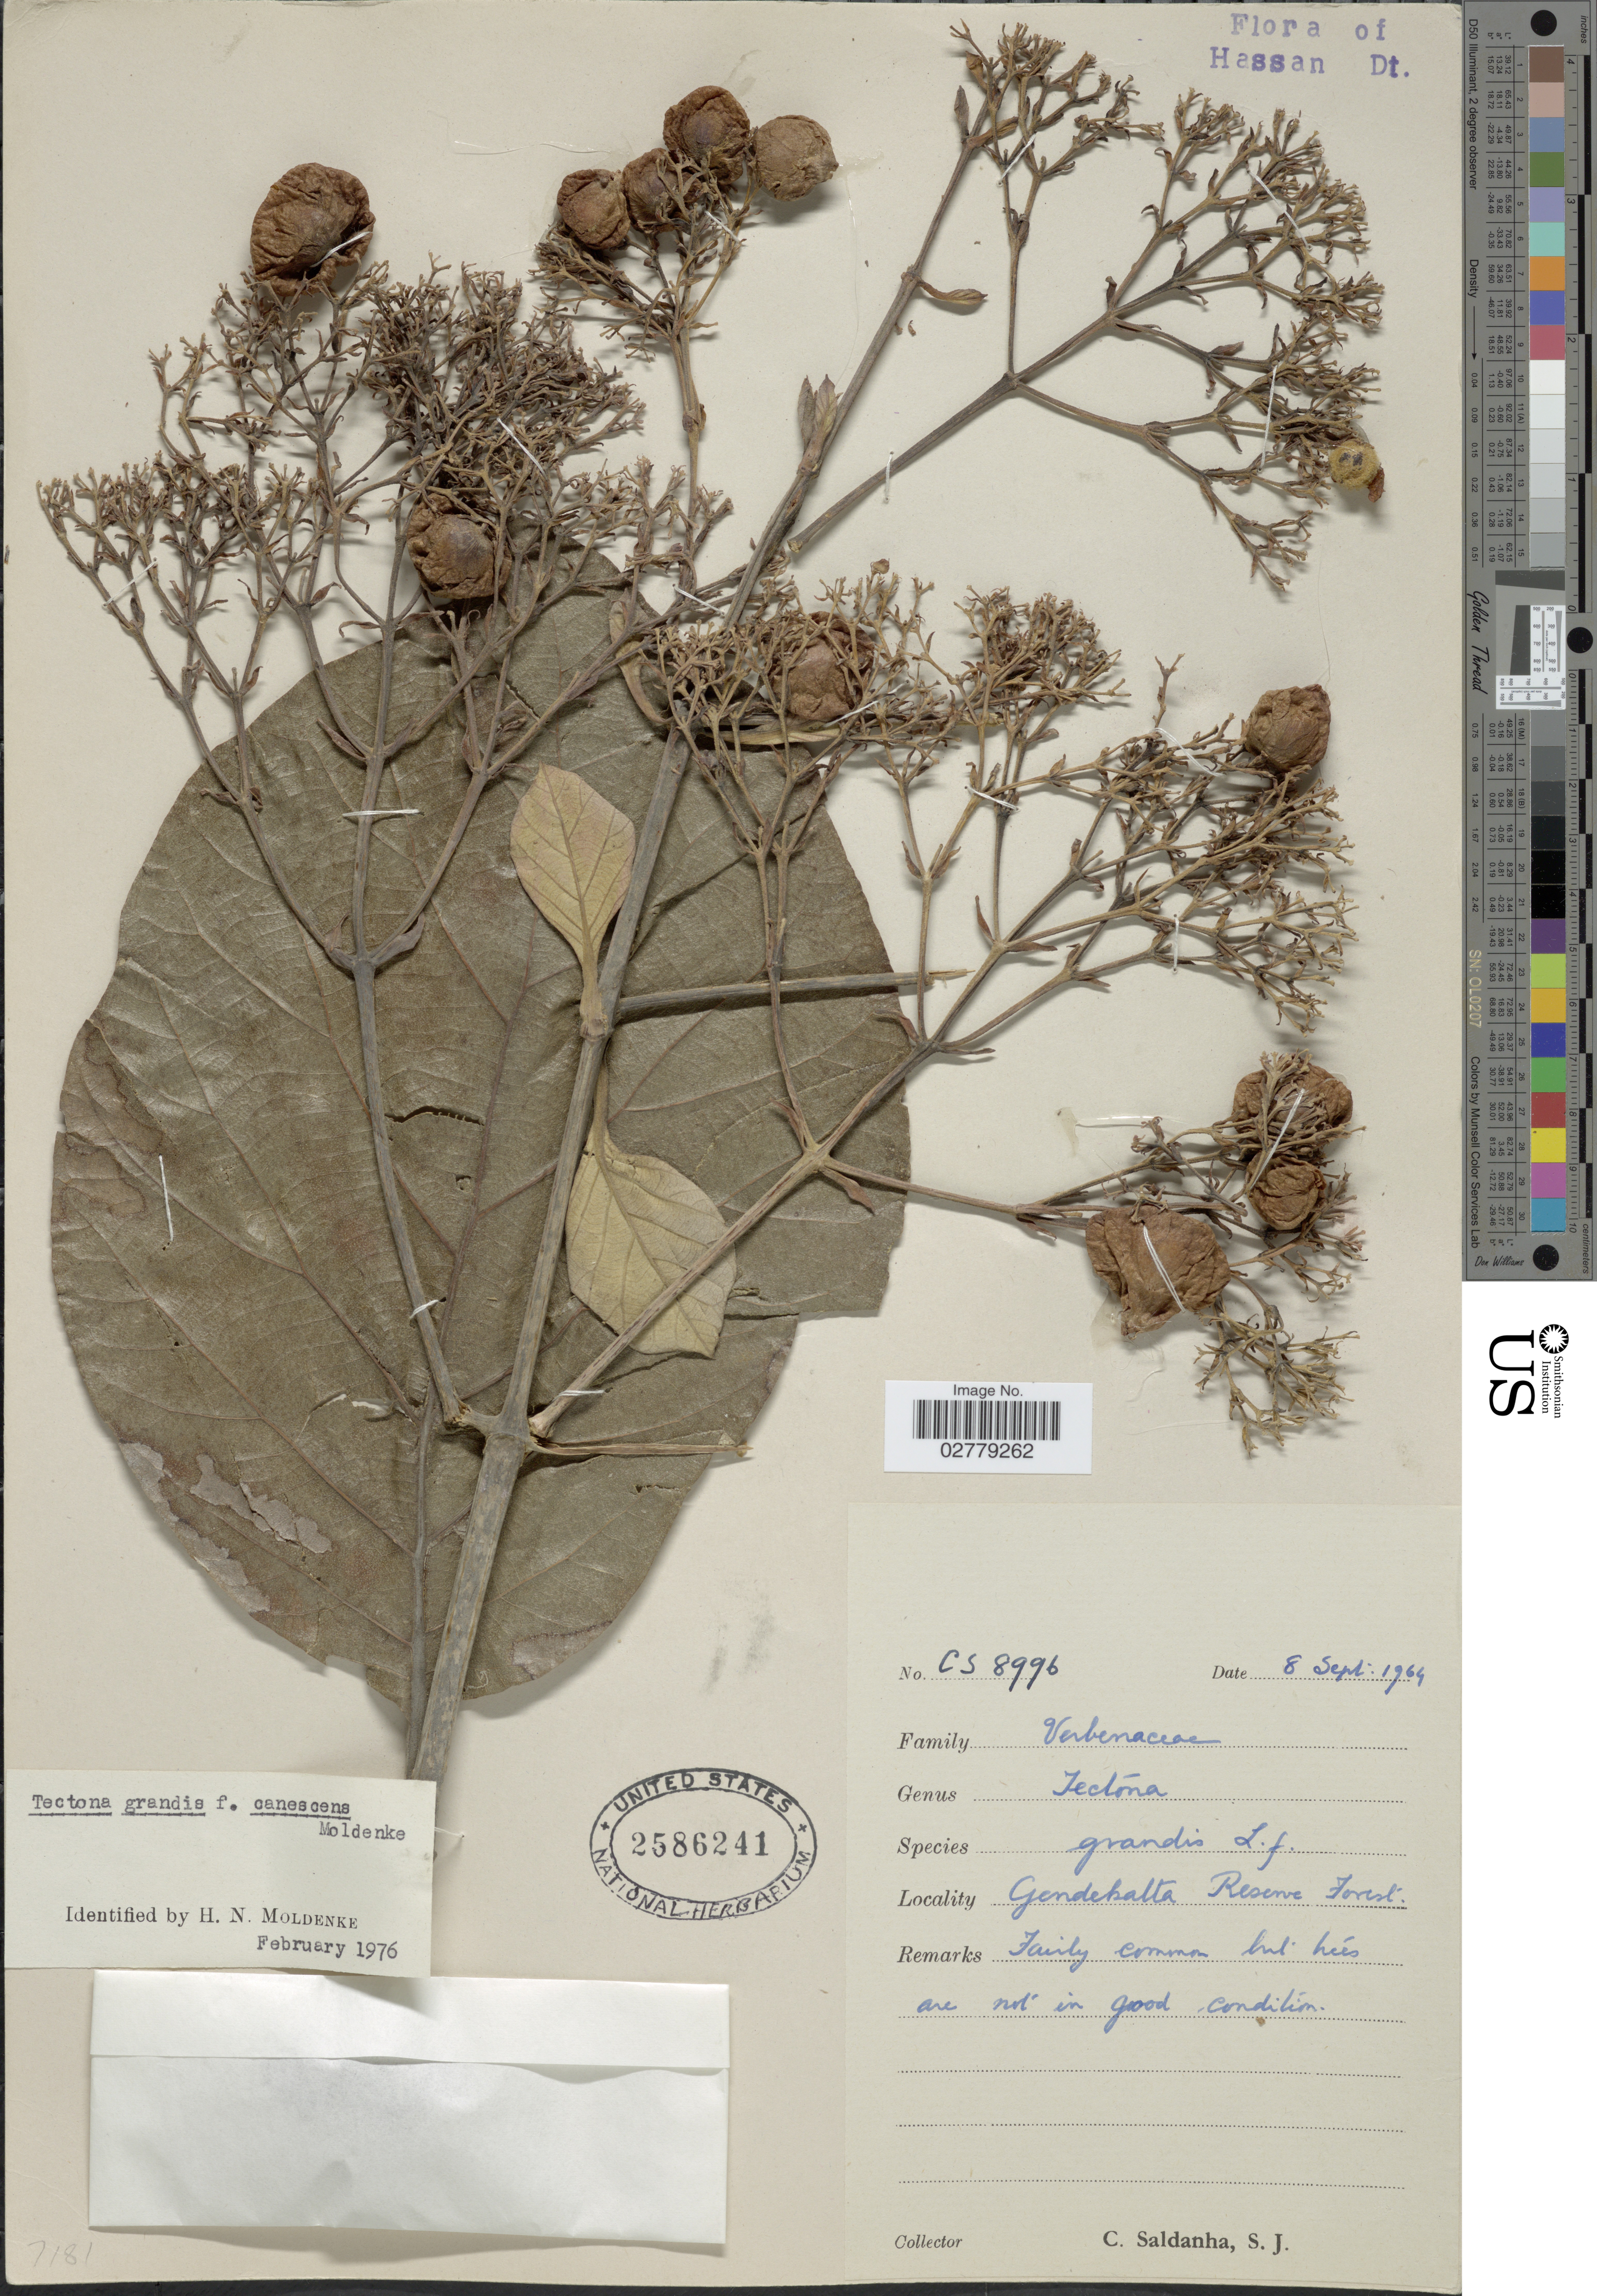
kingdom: Plantae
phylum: Tracheophyta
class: Magnoliopsida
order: Lamiales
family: Lamiaceae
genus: Tectona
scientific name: Tectona grandis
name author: L. f.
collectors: C. Saldanha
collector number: CS8996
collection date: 1964-09-08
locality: Gendekalta [interpreted] Reserve Forest.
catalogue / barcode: US 2586241